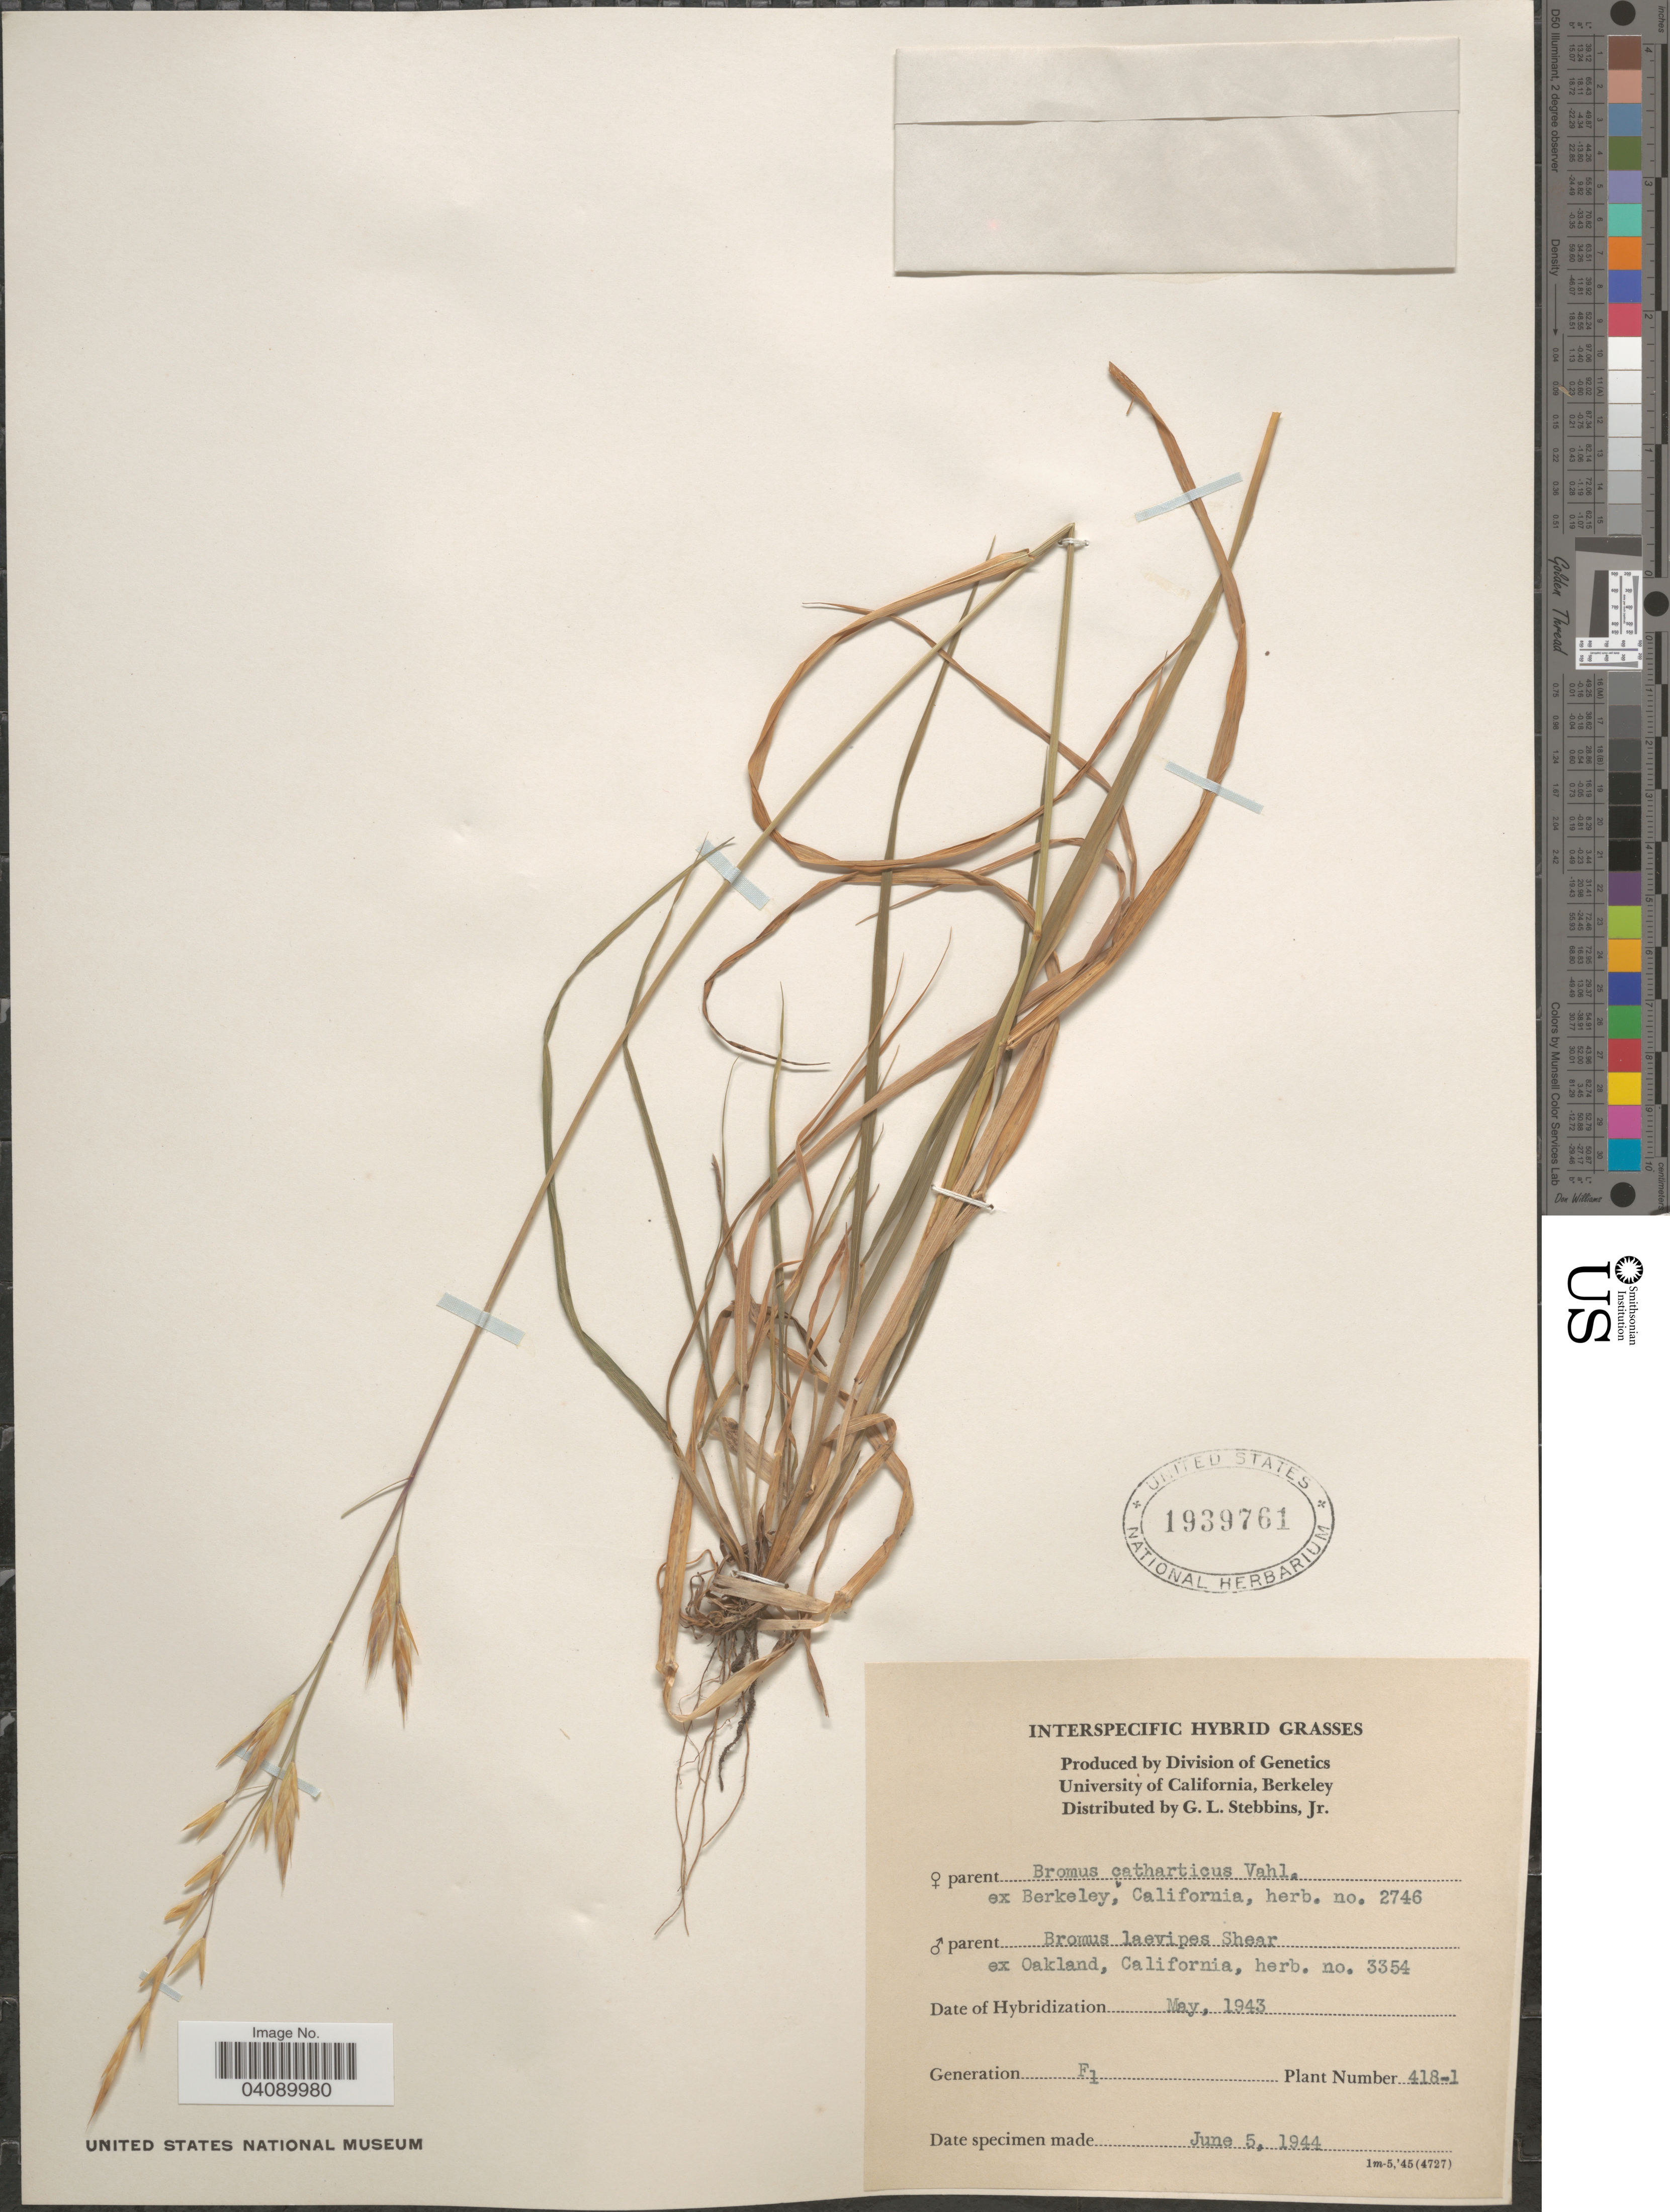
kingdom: Plantae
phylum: Tracheophyta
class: Liliopsida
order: Poales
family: Poaceae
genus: Bromus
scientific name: Bromus sp.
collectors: G. L. Stebbins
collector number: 418-1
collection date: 1944-06-05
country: United States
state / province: California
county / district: Alameda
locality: University of California, Berkeley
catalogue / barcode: US 1939761